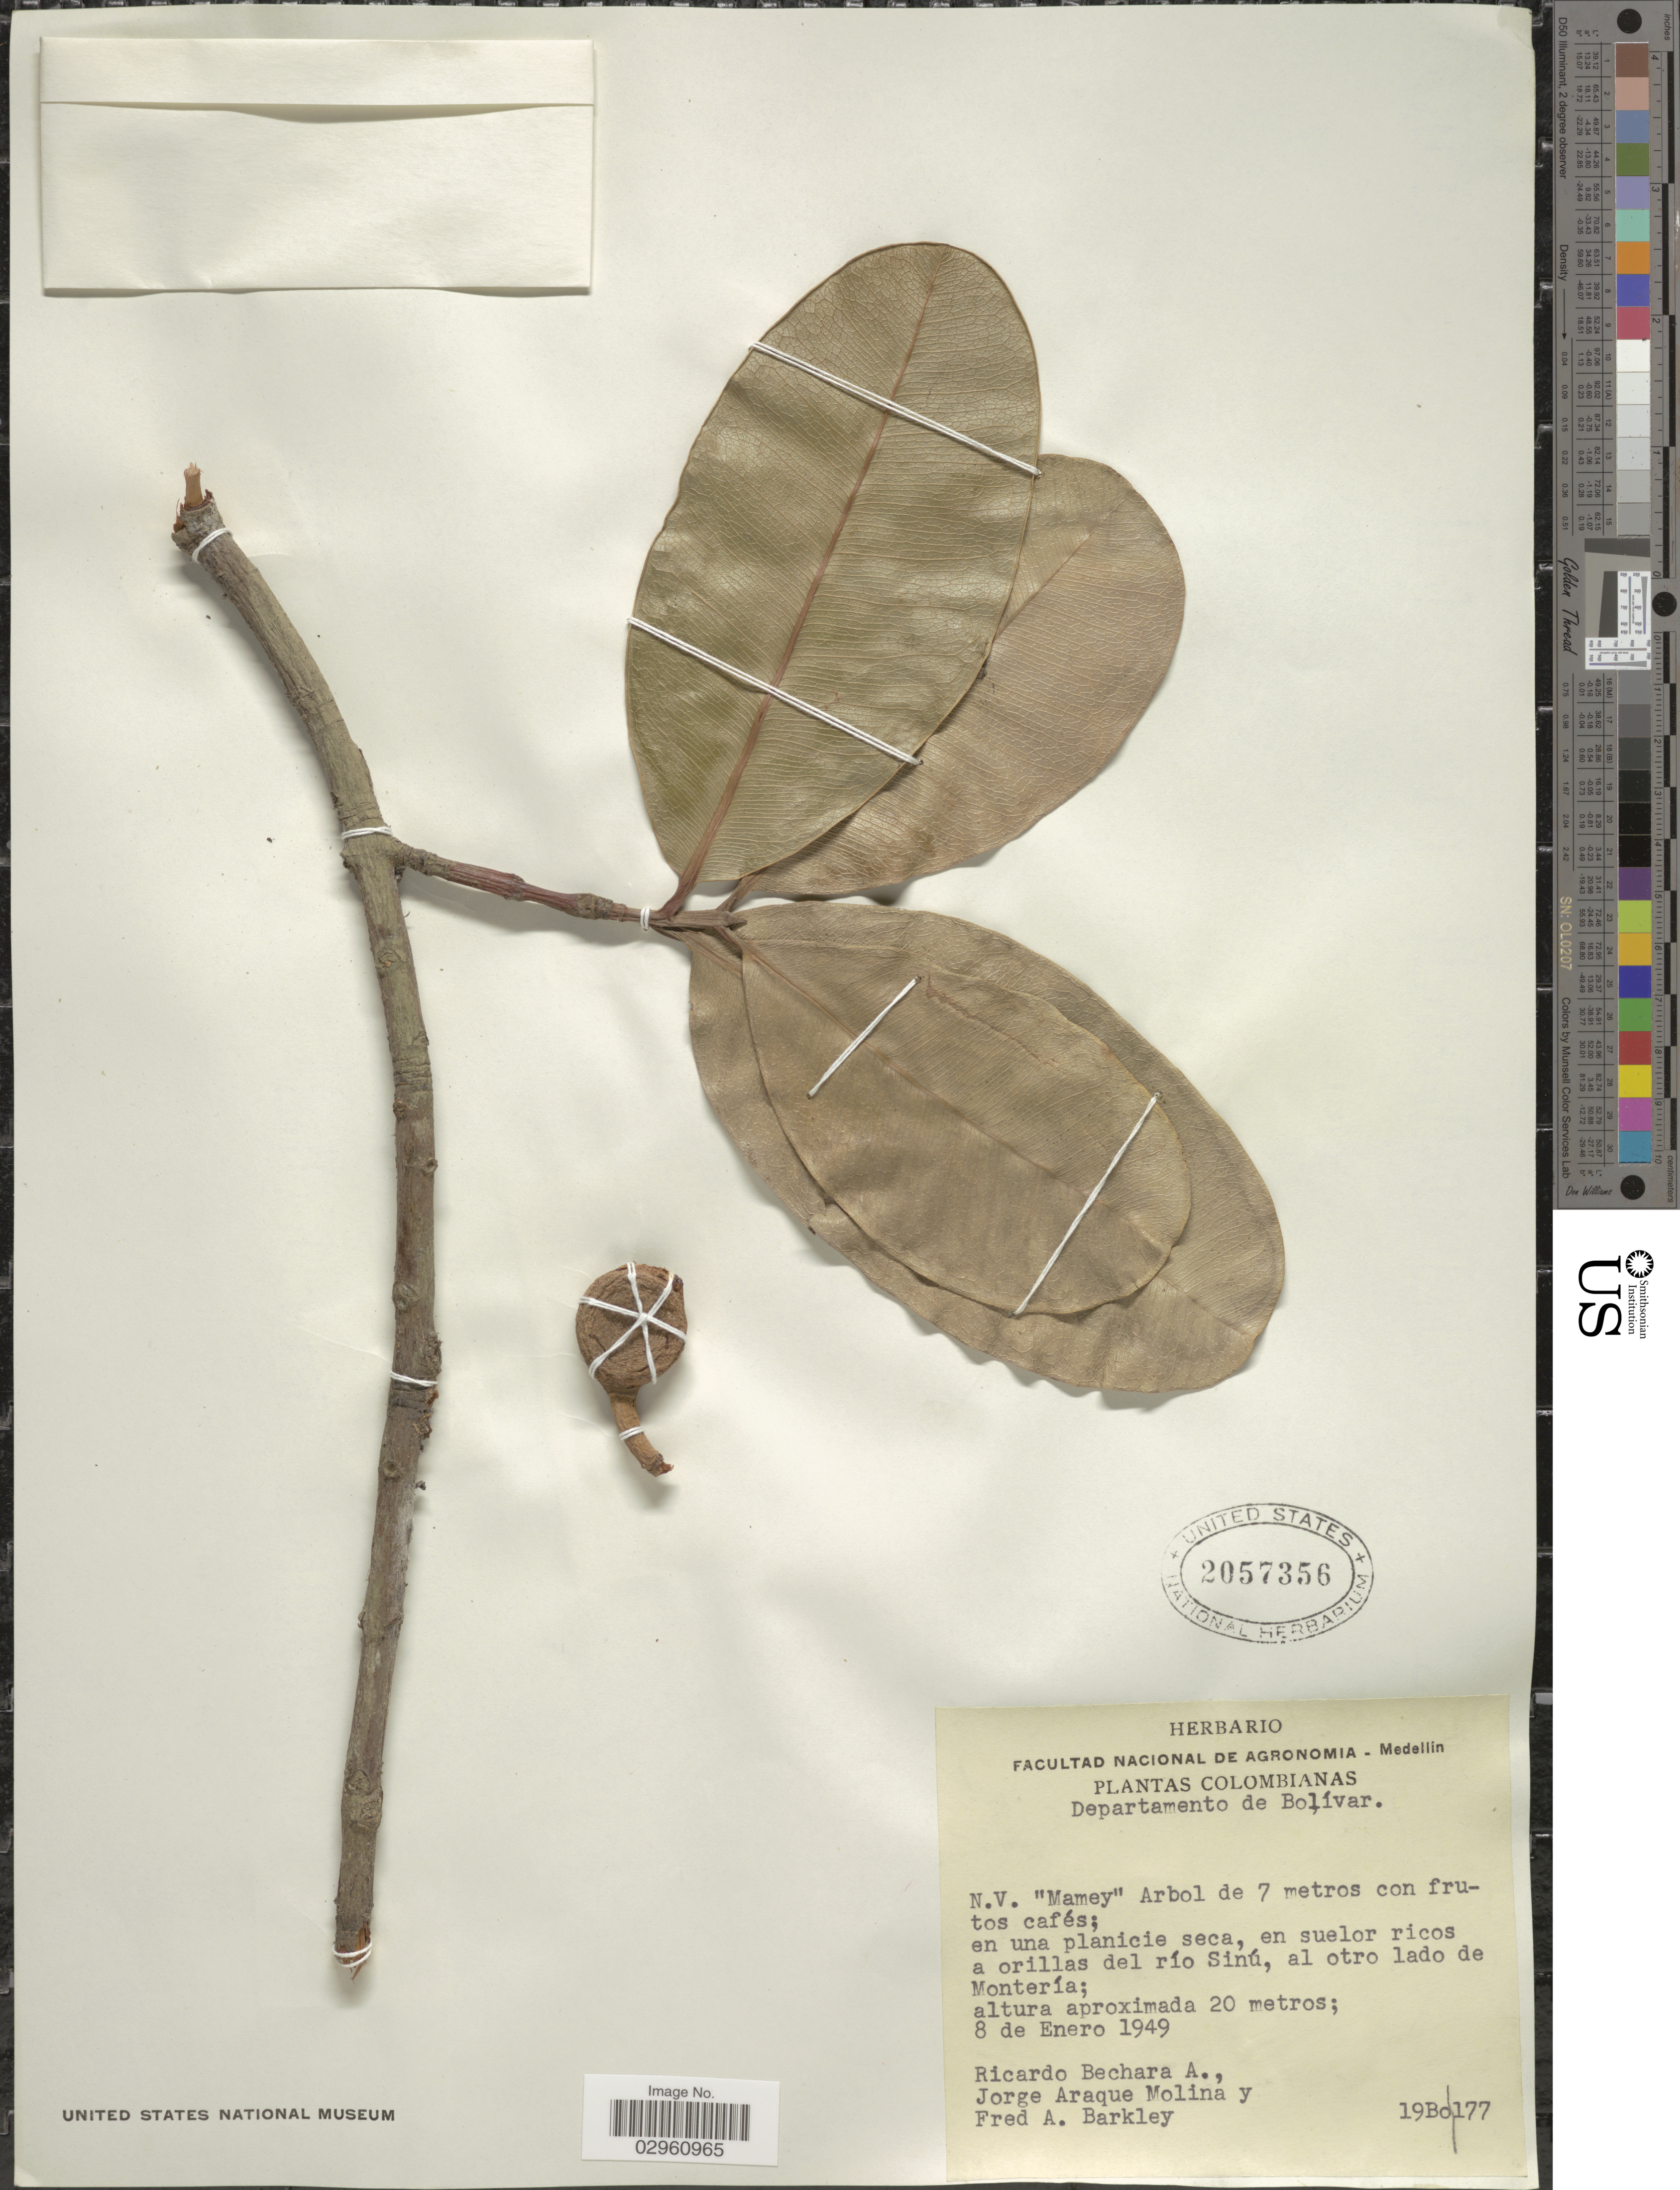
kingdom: Plantae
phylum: Tracheophyta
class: Magnoliopsida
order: Malpighiales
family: Clusiaceae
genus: Garcinia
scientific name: Garcinia sp.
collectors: R. Bechara A., J. A. Molina & F. A. Barkley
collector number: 19Bo177*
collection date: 1949-01-08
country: Colombia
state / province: Bolívar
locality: Departamento de Bolívar. A orillas del río Sinú, al otro lado de Montería.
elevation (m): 20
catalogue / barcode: US 2057356